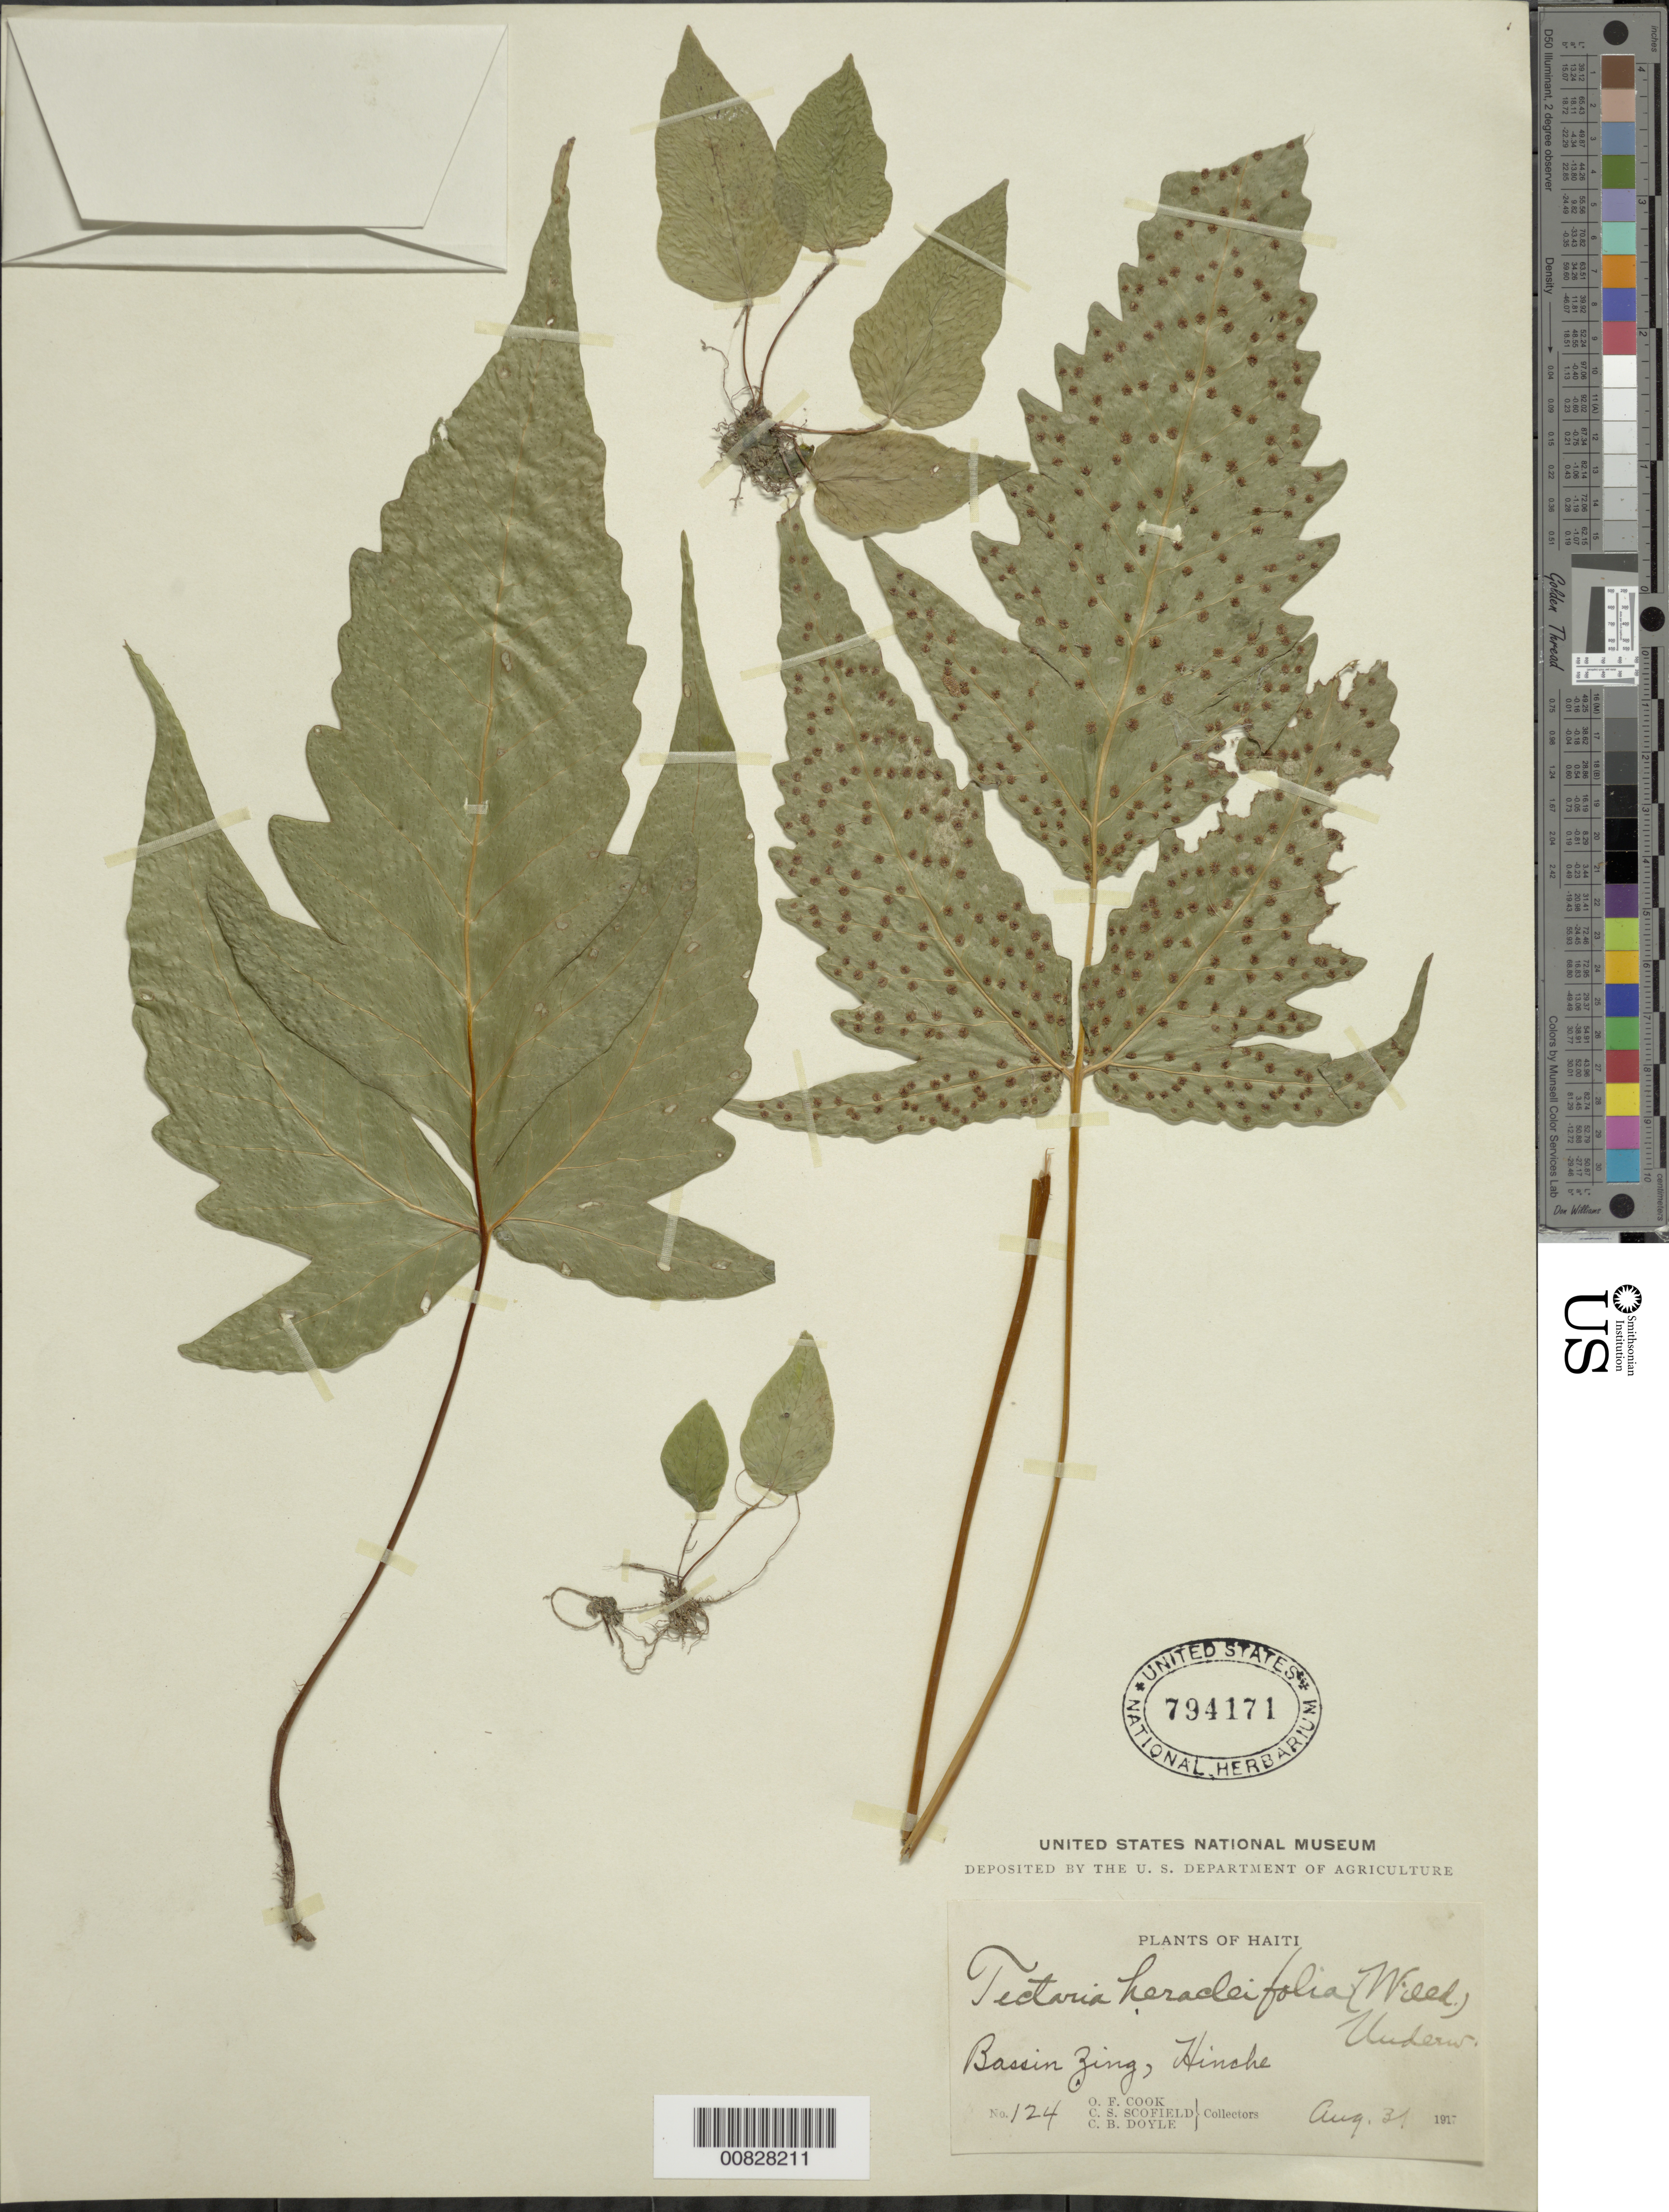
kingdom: Plantae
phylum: Tracheophyta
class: Polypodiopsida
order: Polypodiales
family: Tectariaceae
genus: Tectaria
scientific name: Tectaria heracleifolia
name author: (Willd.) Underw.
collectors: O. F. Cook, C. Scofield & C. Doyle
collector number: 124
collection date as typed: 31 Aug 1917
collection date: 1917-08-31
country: Haiti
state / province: Centre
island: Hispaniola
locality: Bassin Zing, Hinache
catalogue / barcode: US 794171